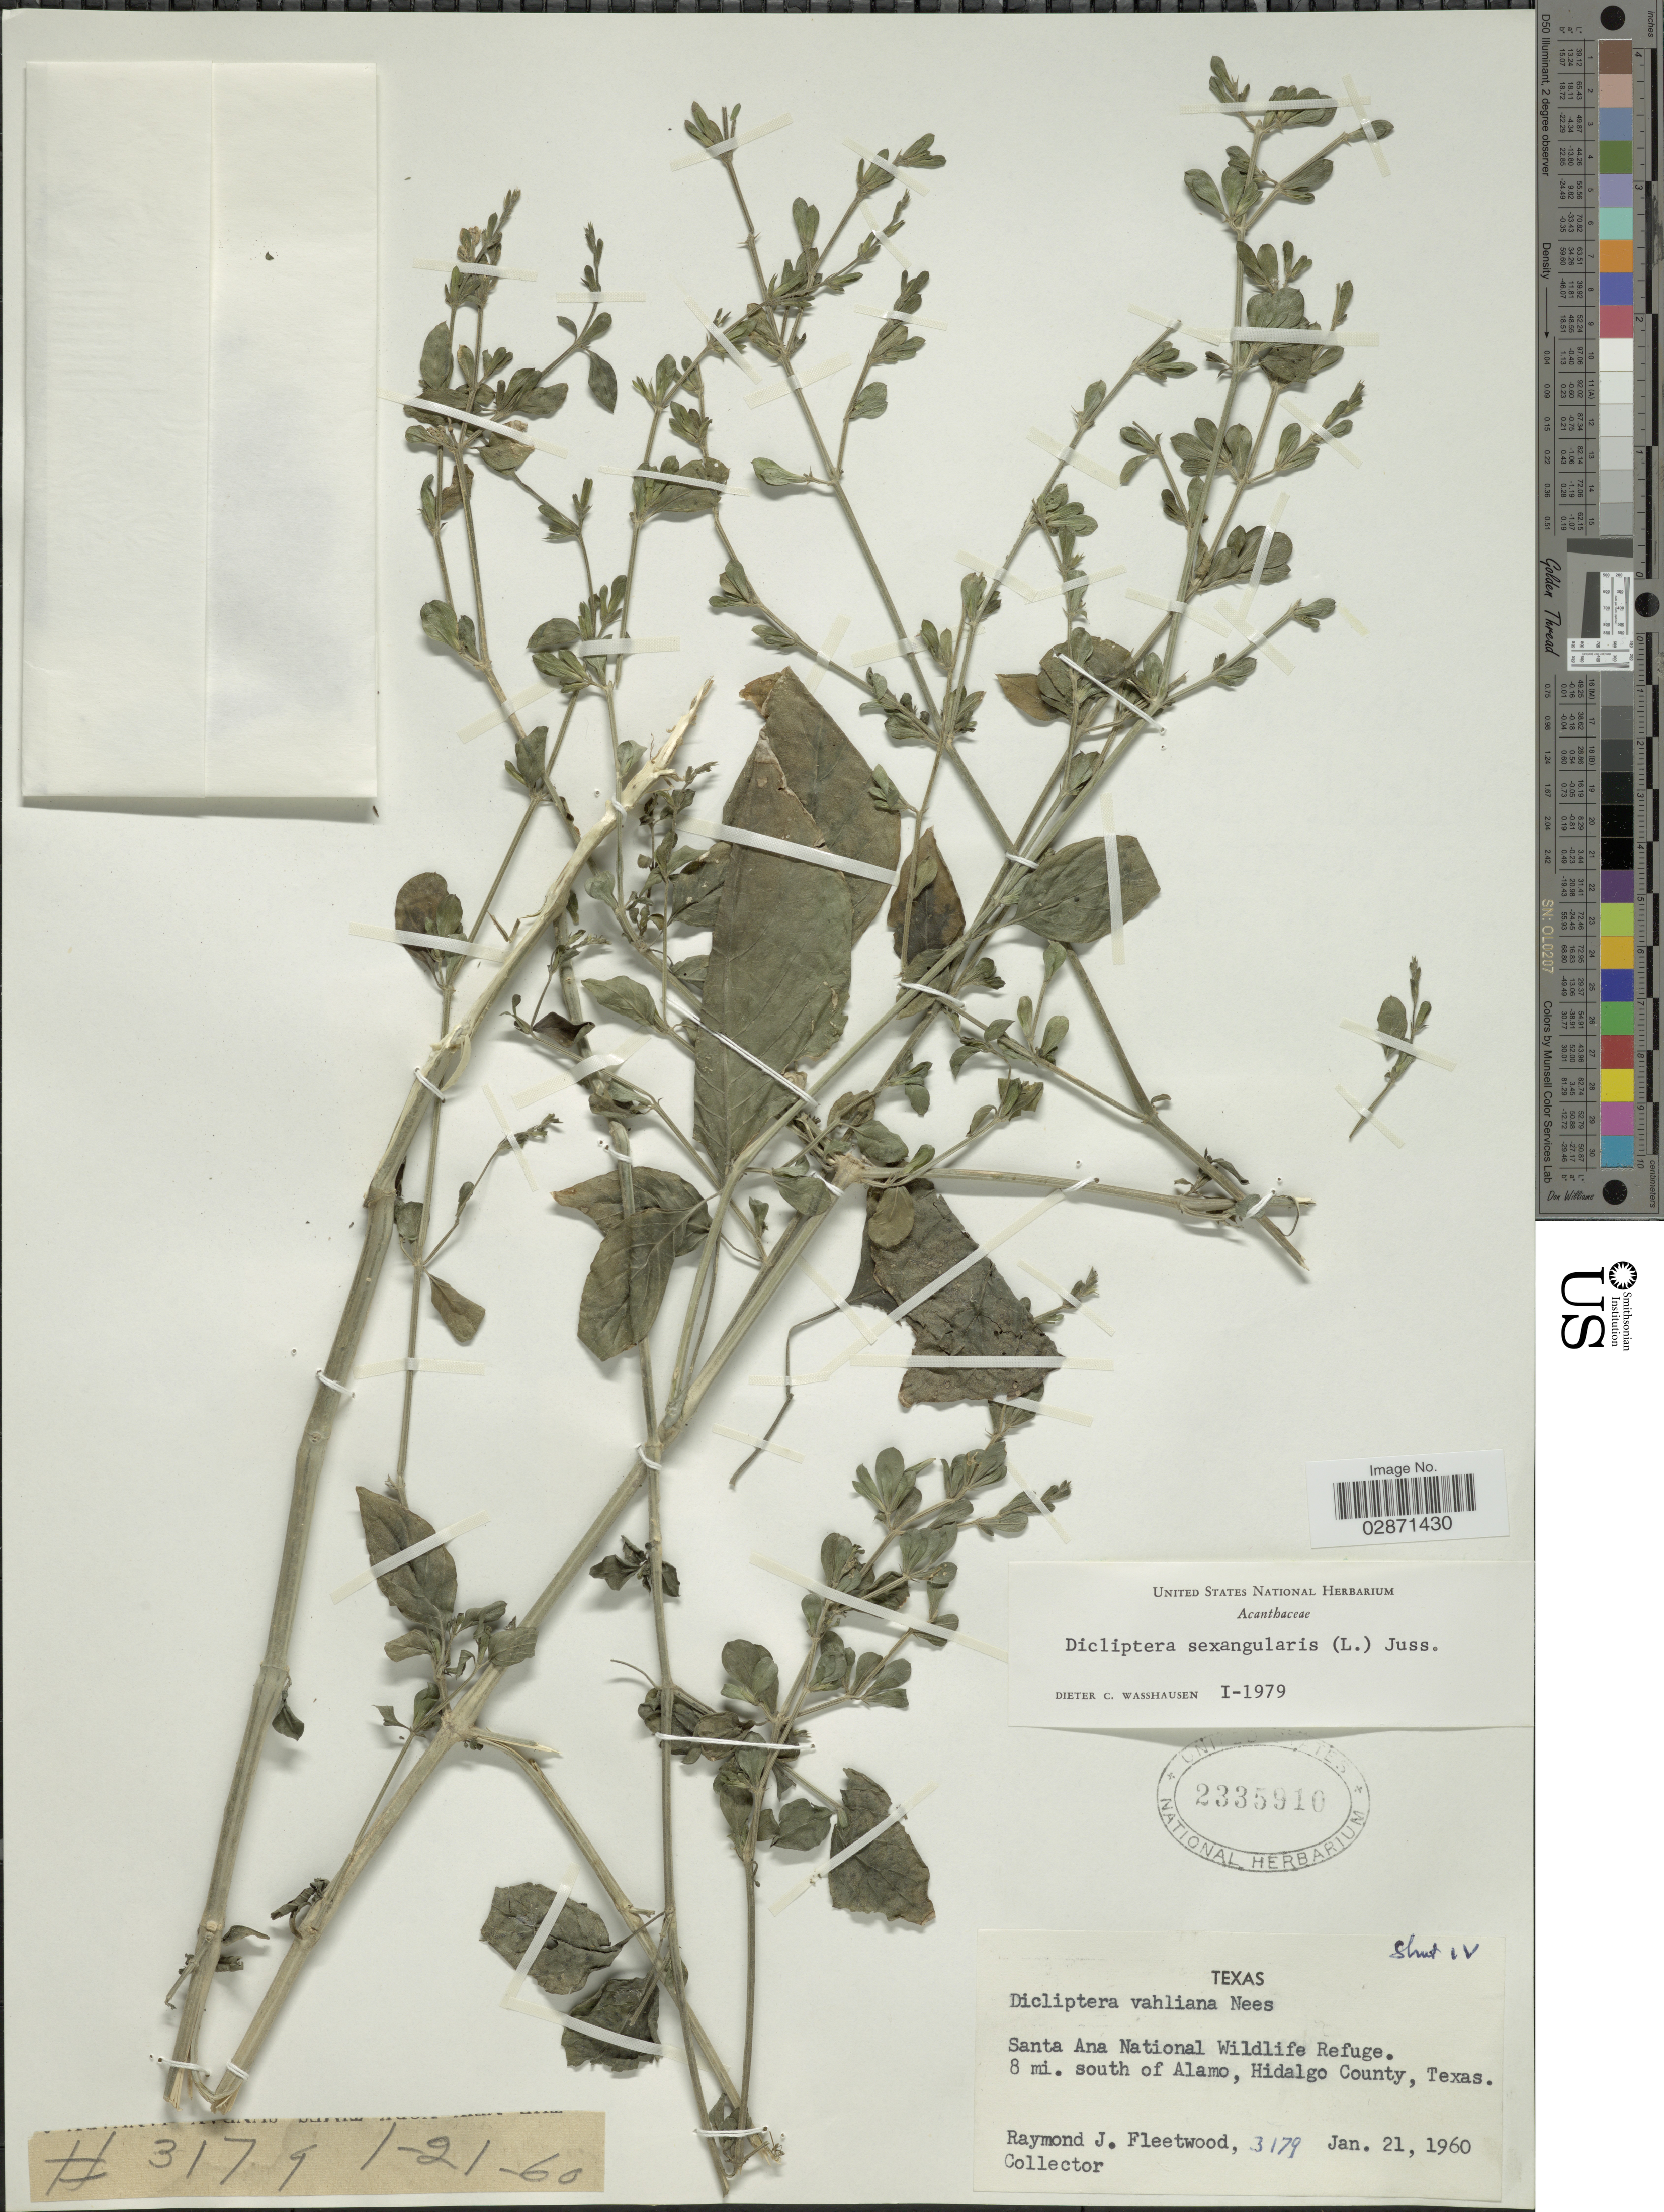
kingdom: Plantae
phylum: Tracheophyta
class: Magnoliopsida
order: Lamiales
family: Acanthaceae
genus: Dicliptera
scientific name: Dicliptera sexangularis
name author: (L.) Juss.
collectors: R. J. Fleetwood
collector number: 3179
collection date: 1960-01-21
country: United States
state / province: Texas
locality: Santa Ana National Wildlife Refuge. 8 mi. south of Alamo, Hidalgo County.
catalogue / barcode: US 2335910